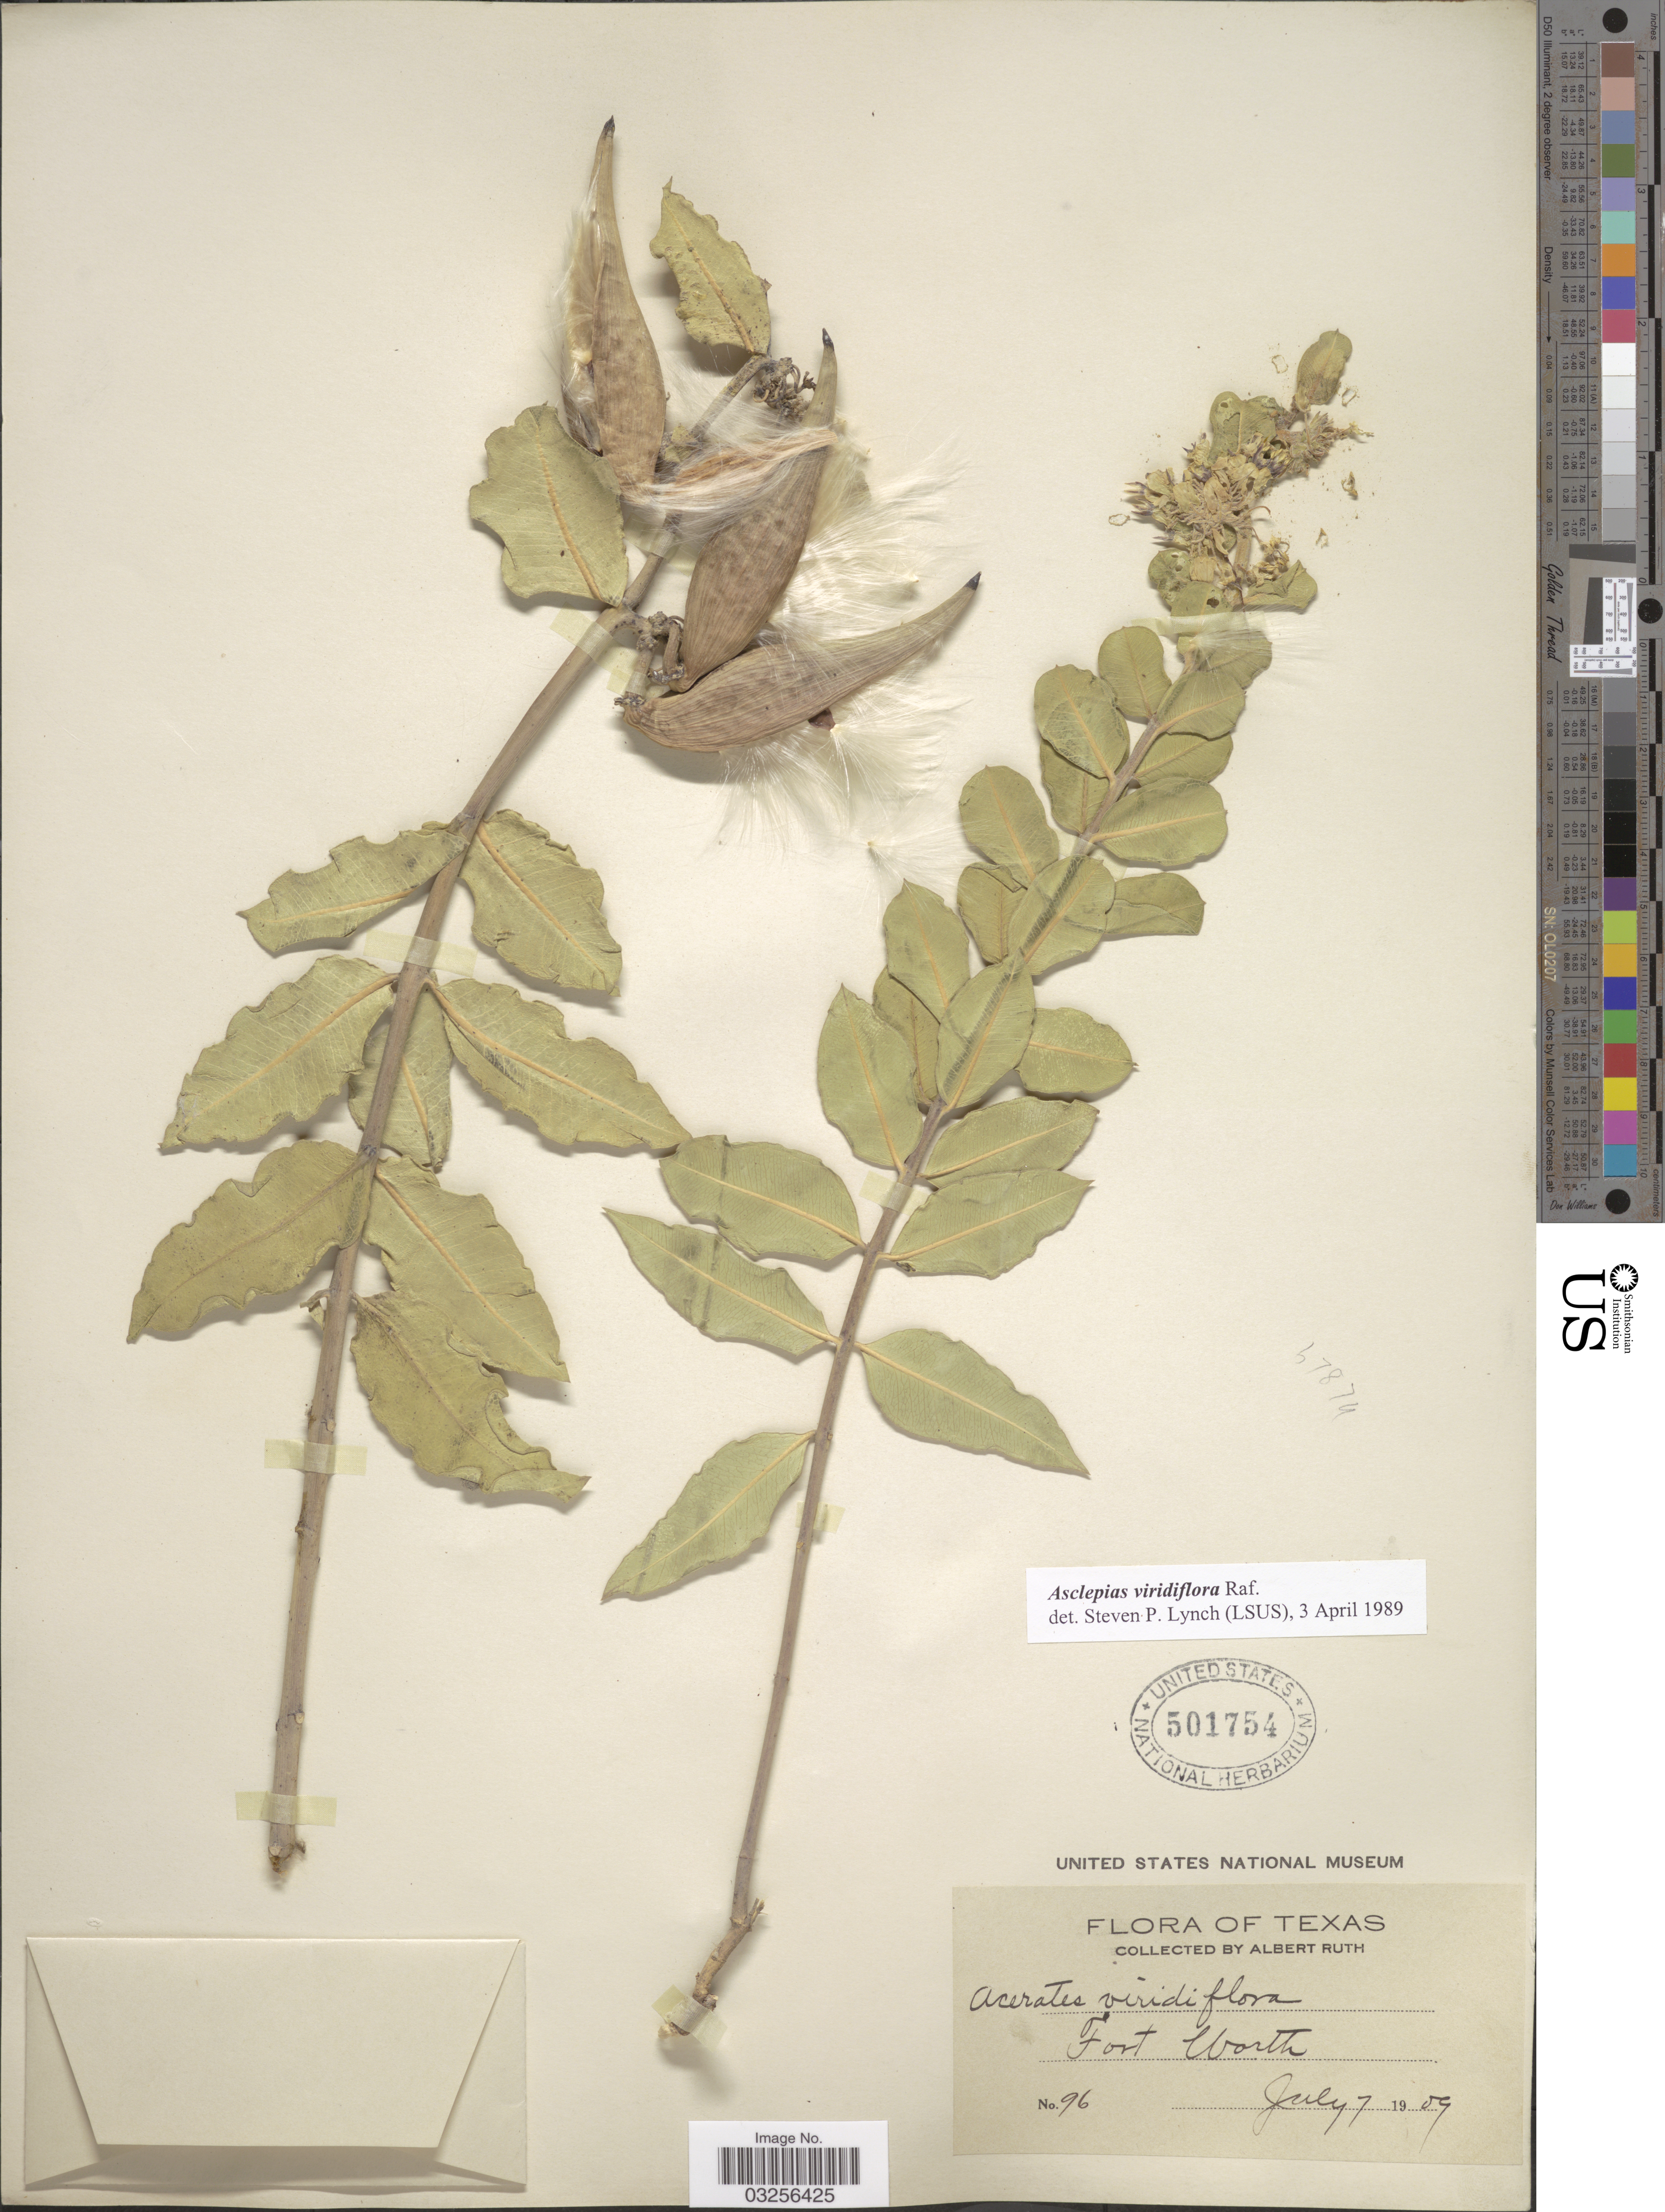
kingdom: Plantae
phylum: Tracheophyta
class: Magnoliopsida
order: Gentianales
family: Apocynaceae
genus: Asclepias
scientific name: Asclepias viridiflora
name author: Raf.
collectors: A. Ruth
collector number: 96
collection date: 1909-07-07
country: United States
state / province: Texas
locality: Fort Worth.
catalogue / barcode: US 501754